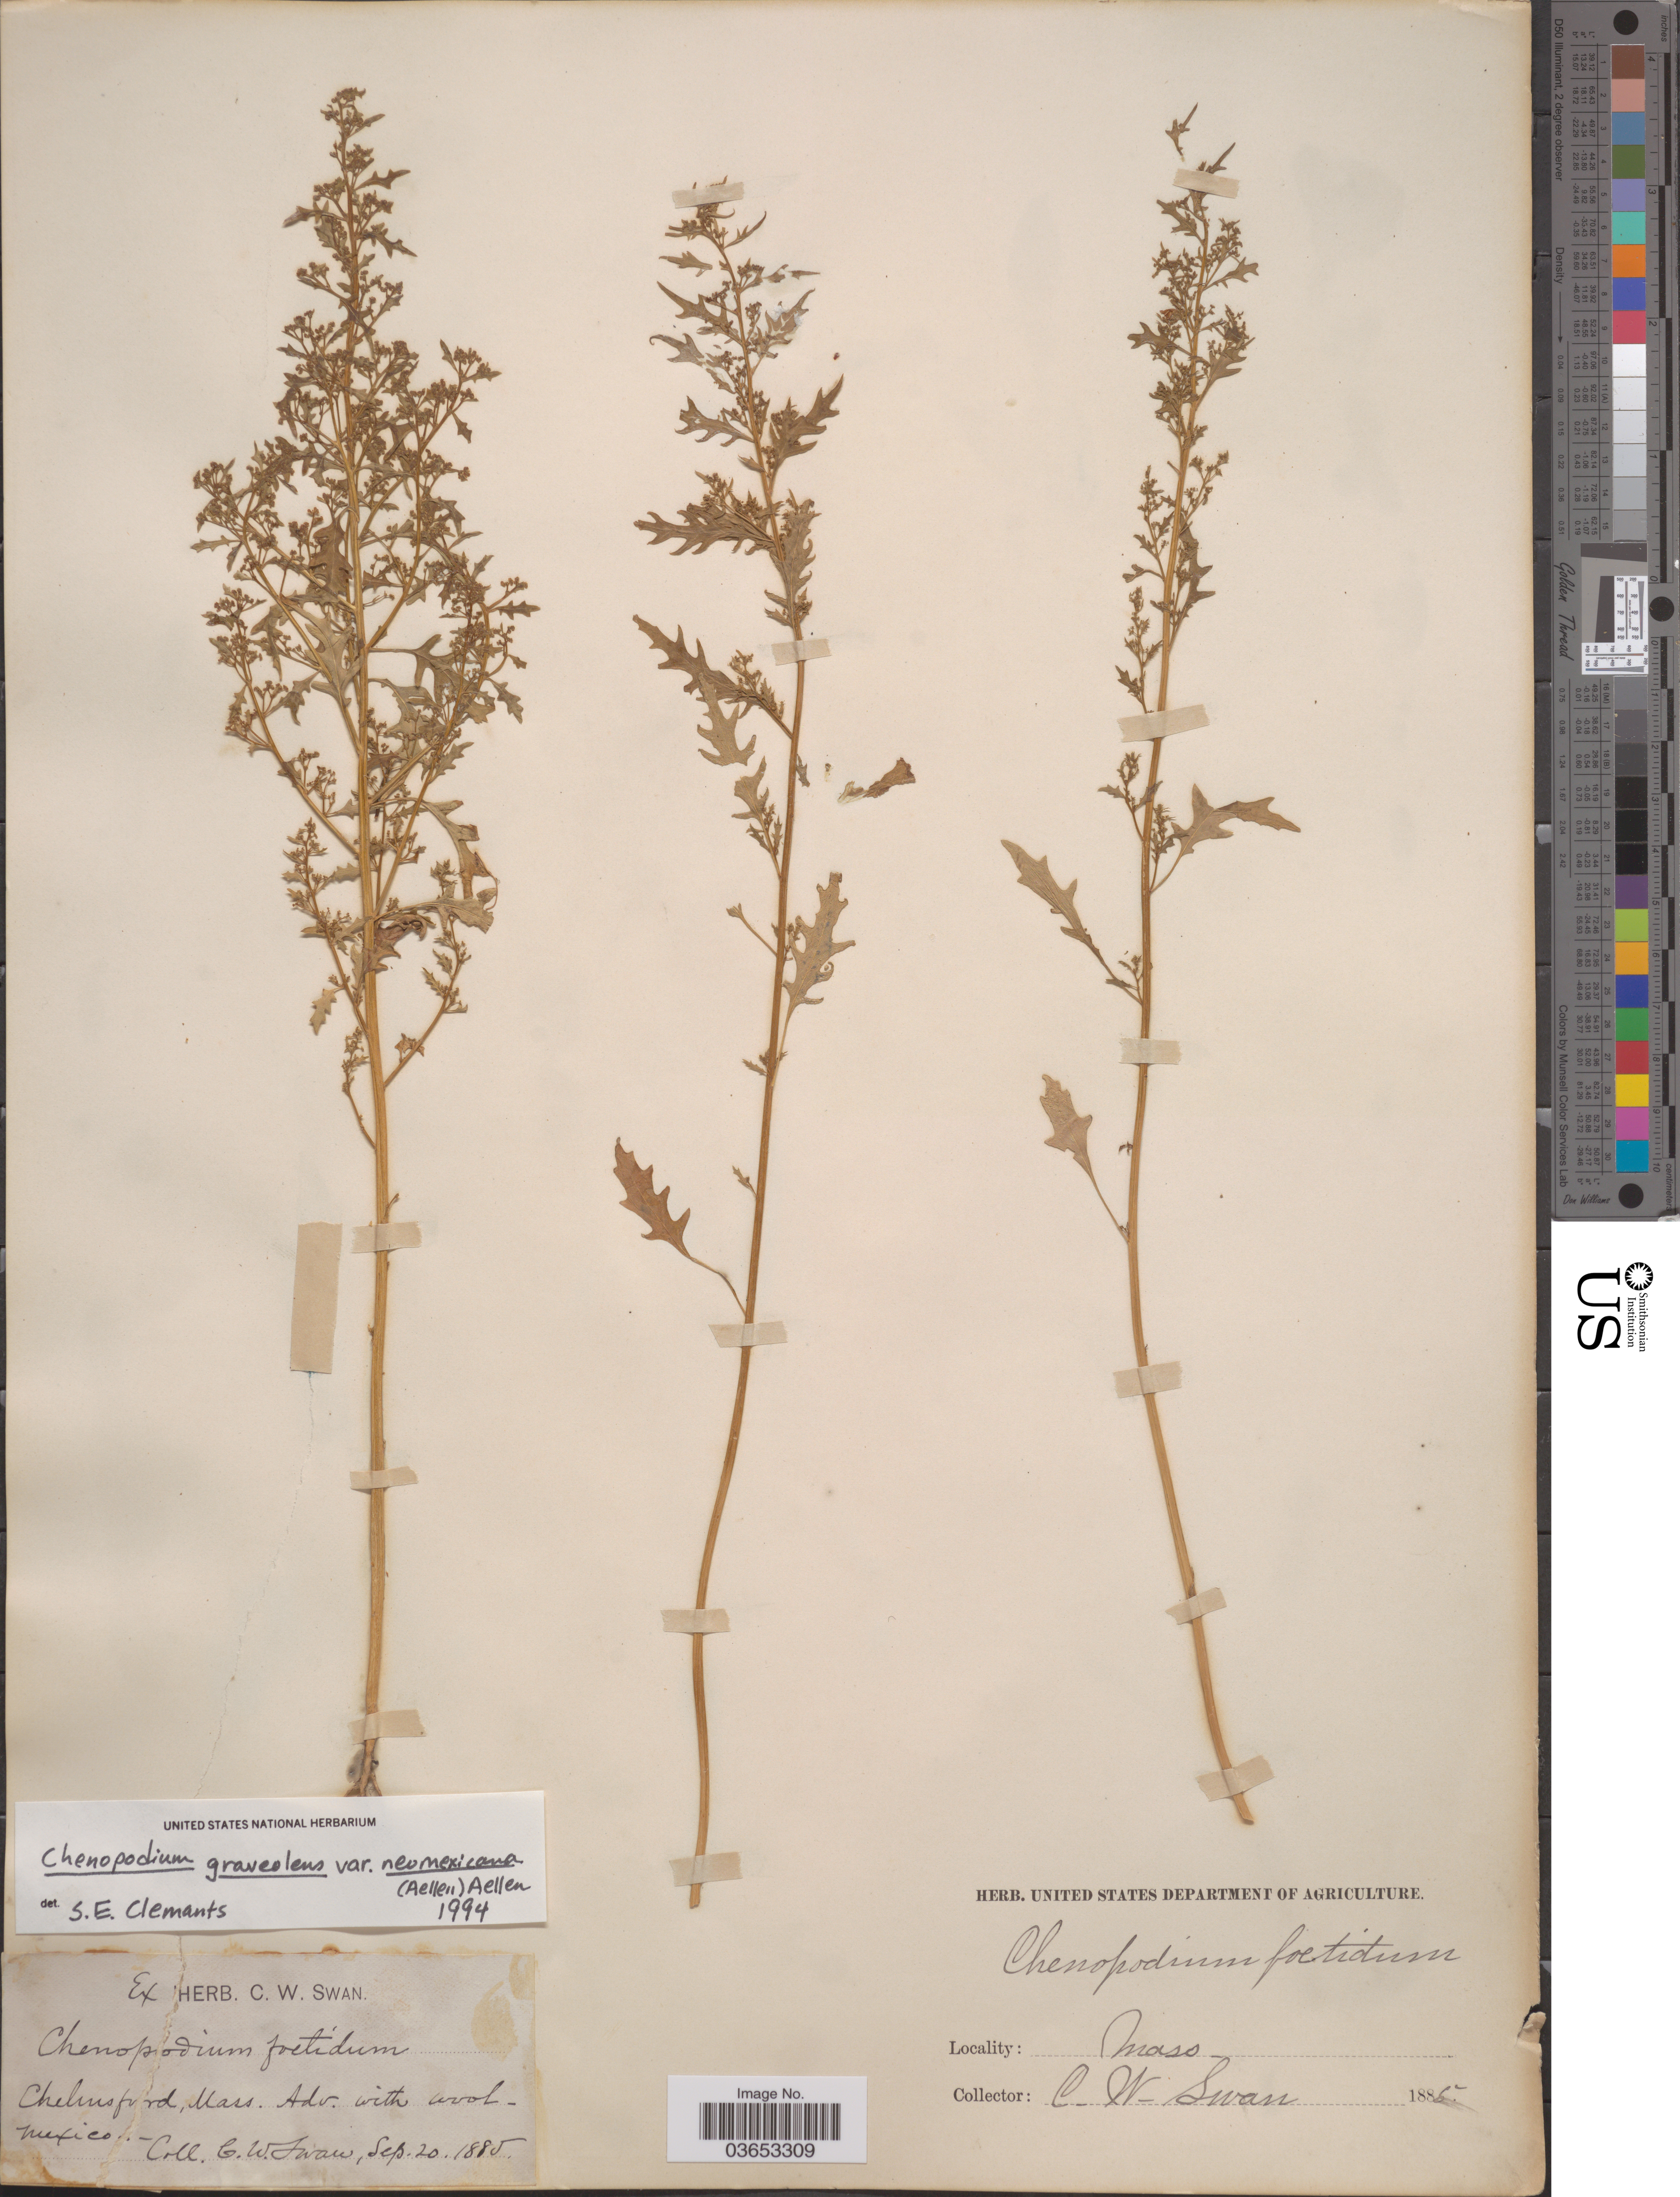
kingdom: Plantae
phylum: Tracheophyta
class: Magnoliopsida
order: Caryophyllales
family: Amaranthaceae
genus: Chenopodium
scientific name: Chenopodium graveolens var. neomexicanum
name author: (Aellen) Aellen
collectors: C. Swan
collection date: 1885-09-20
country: United States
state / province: Massachusetts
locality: Chelmsford.